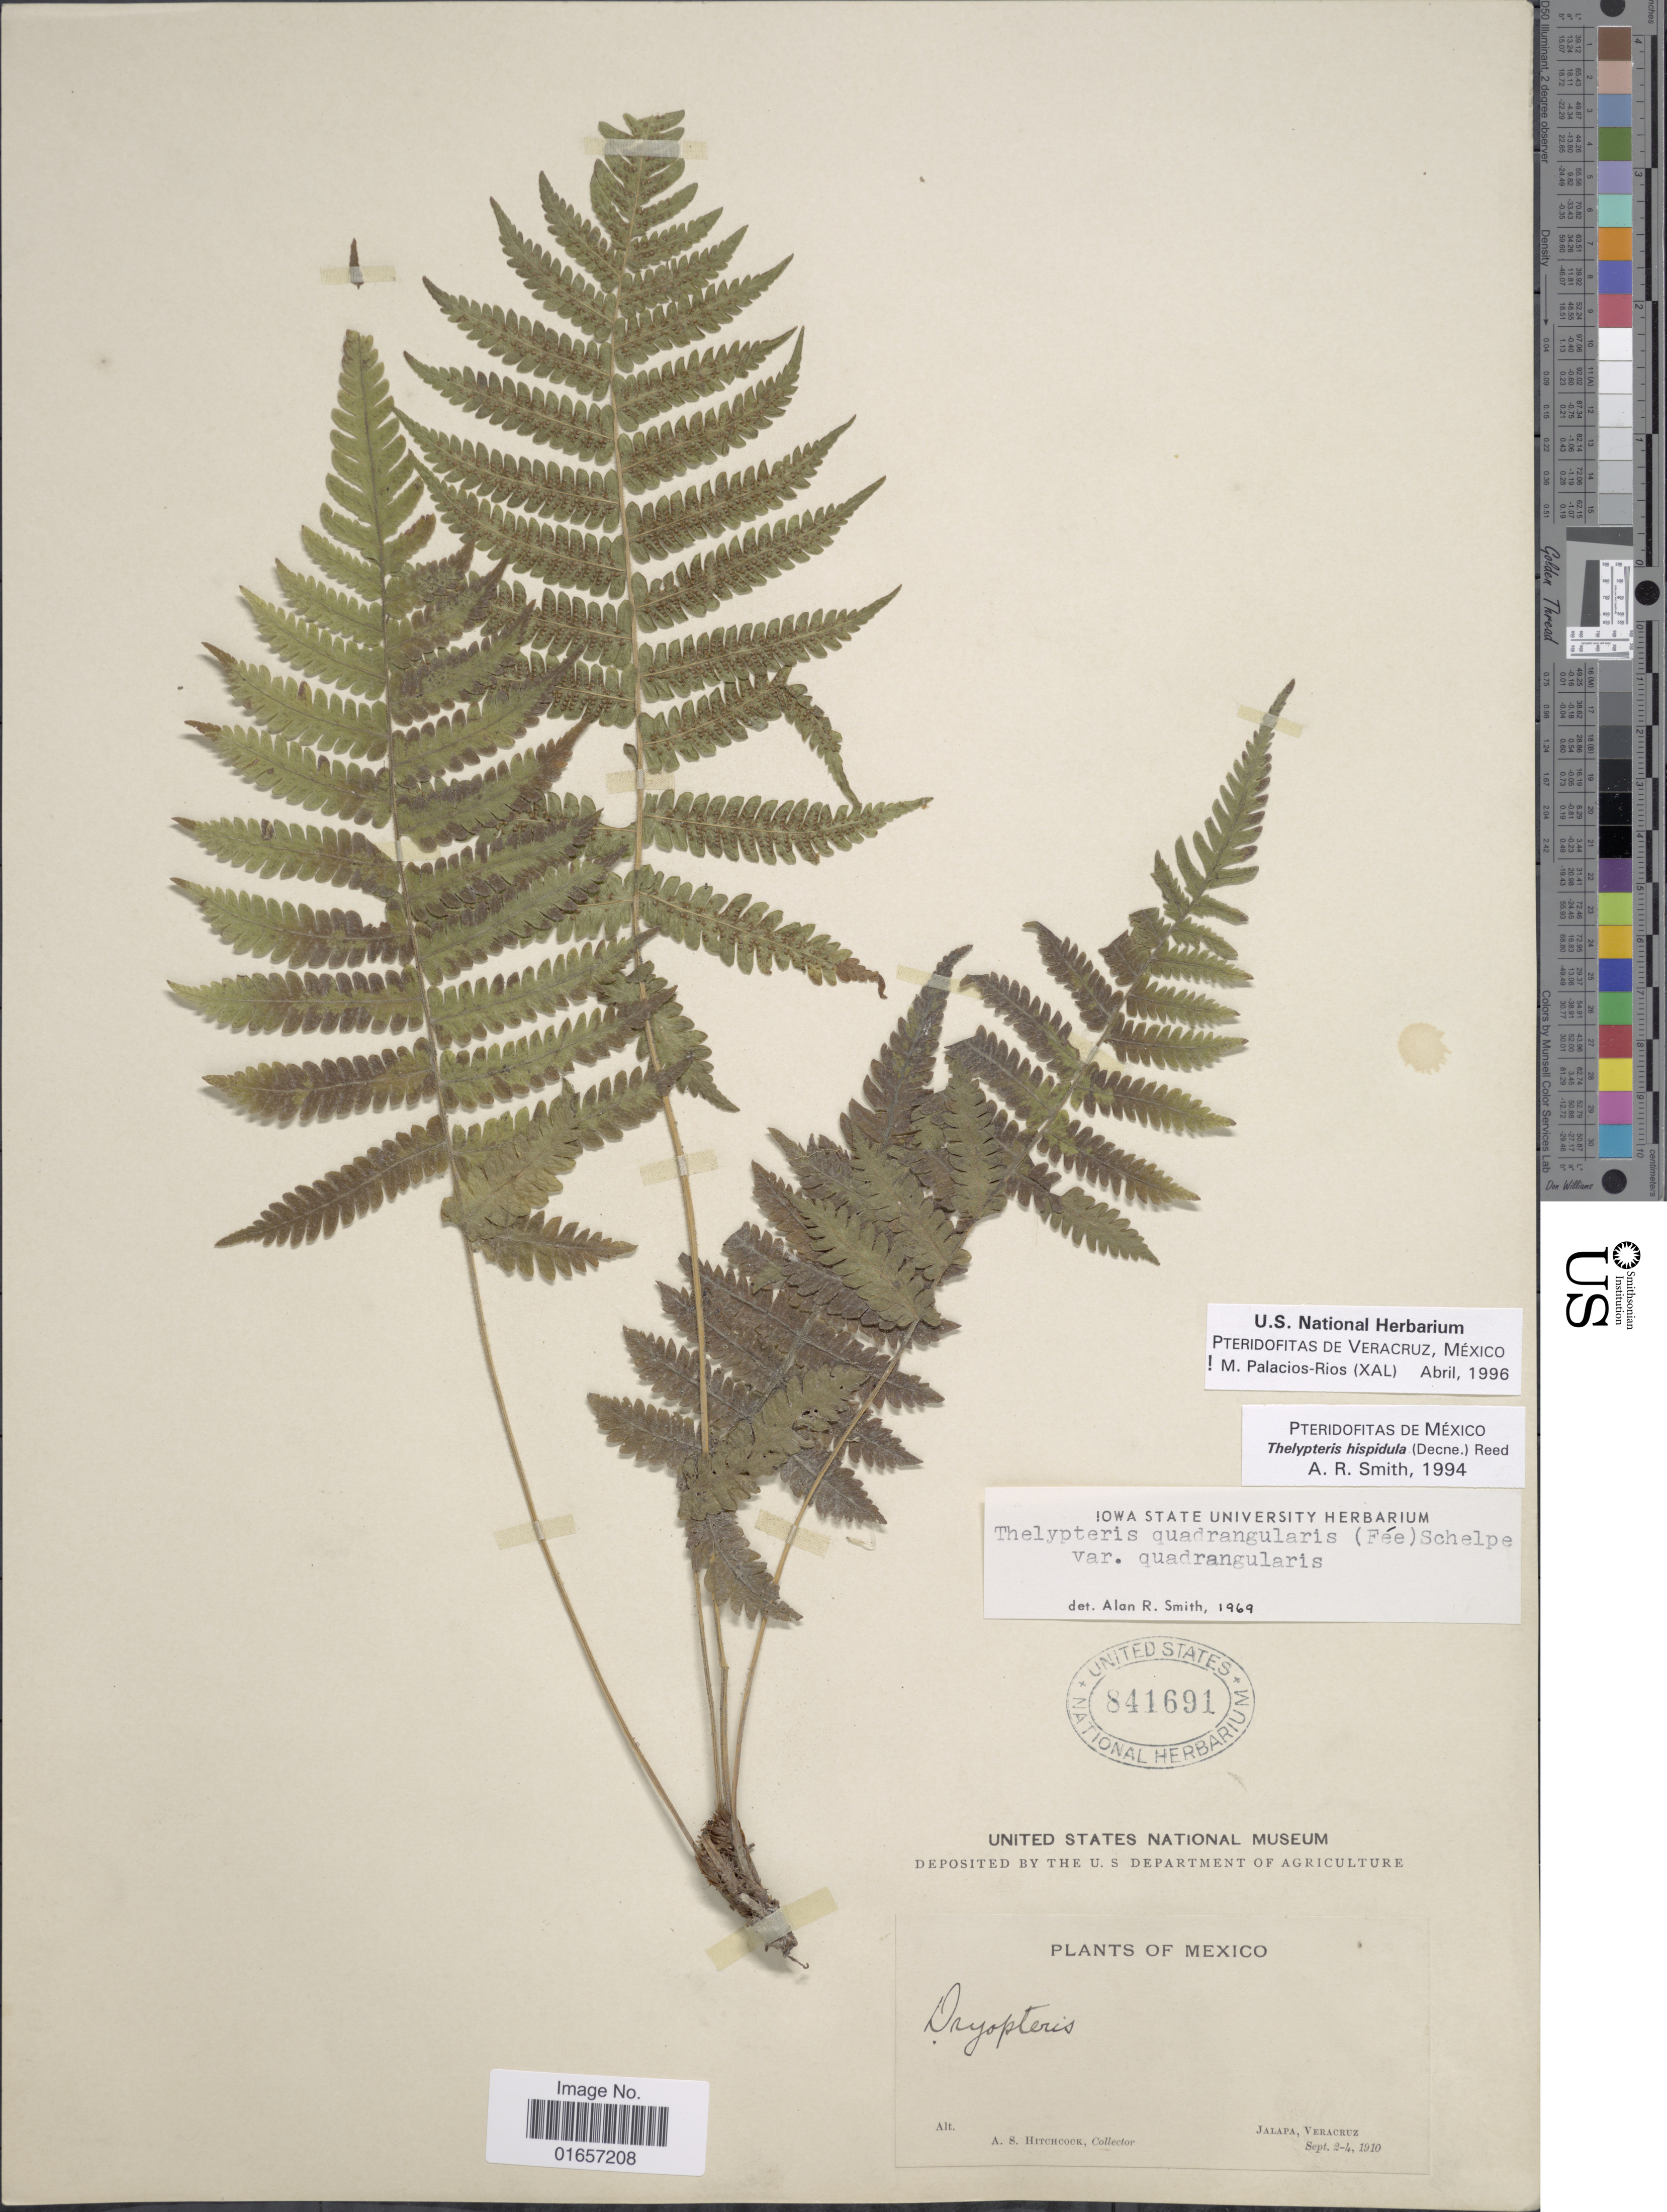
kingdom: Plantae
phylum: Tracheophyta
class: Polypodiopsida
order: Polypodiales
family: Thelypteridaceae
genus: Christella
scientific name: Christella hispidula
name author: (Decne.) Holttum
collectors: A. S. Hitchcock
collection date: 1910-09-02/1910-09-04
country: Mexico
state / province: Veracruz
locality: Jalapa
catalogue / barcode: US 841691